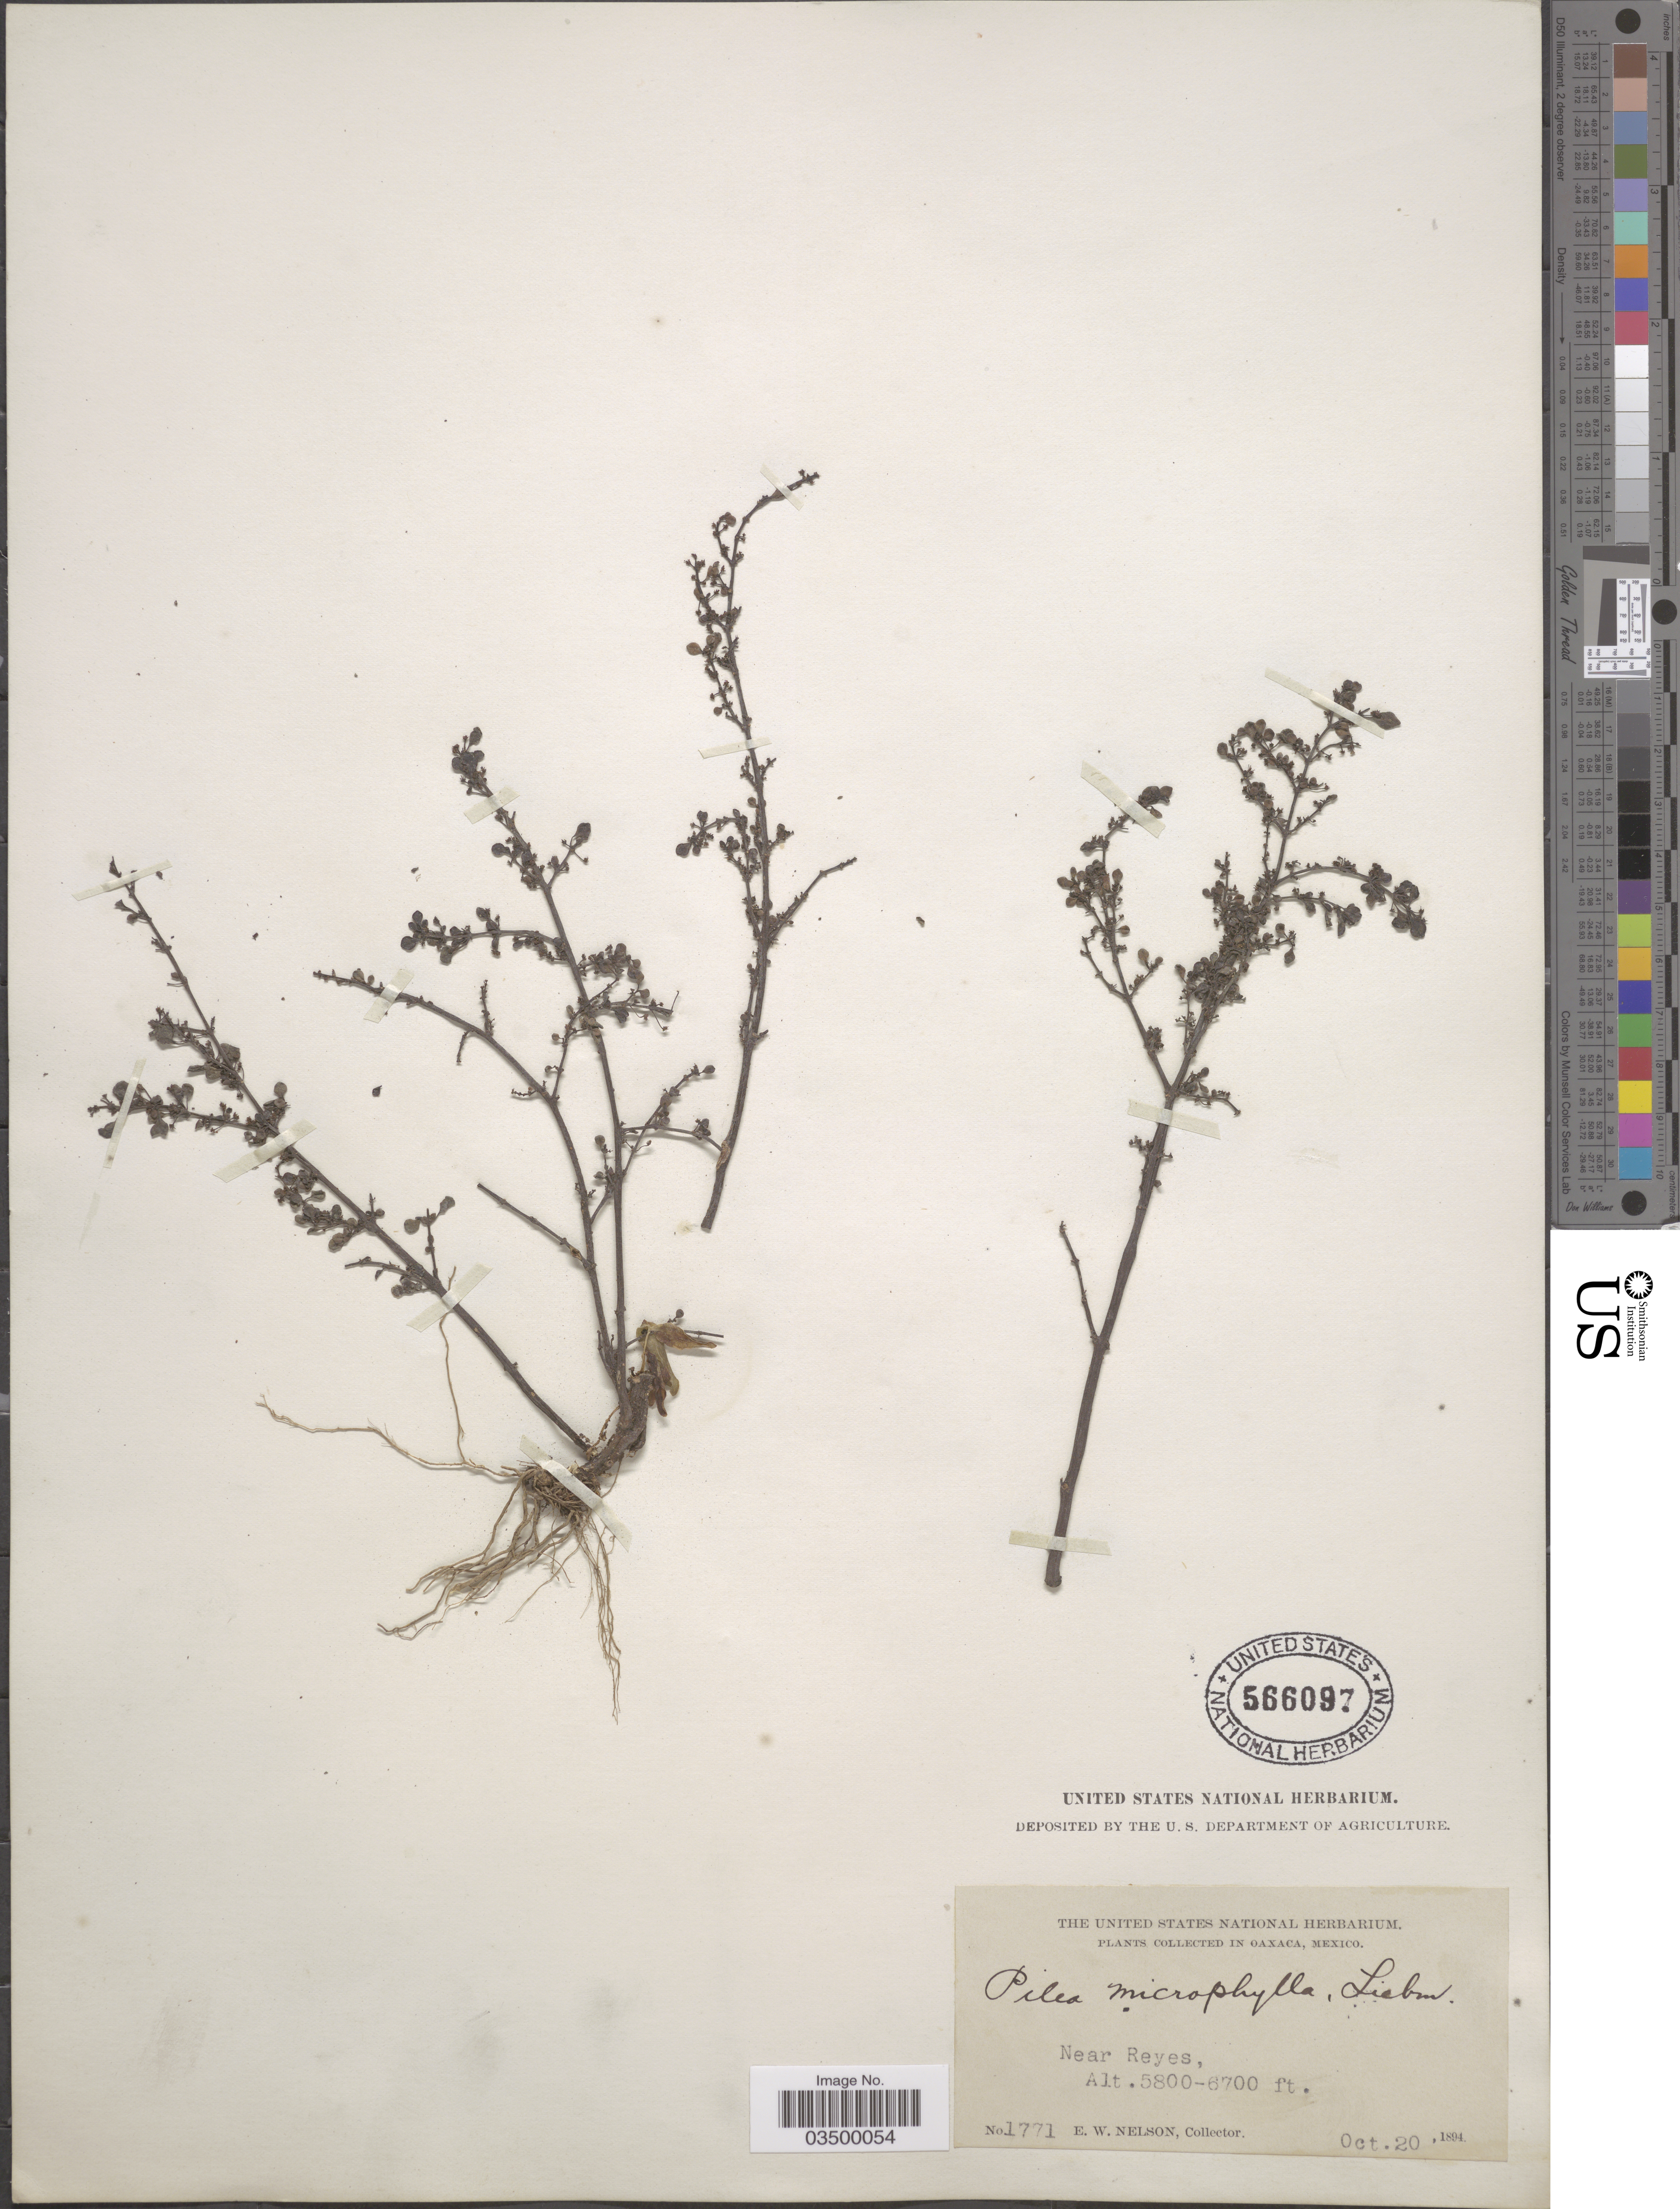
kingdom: Plantae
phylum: Tracheophyta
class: Magnoliopsida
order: Rosales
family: Urticaceae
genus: Pilea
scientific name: Pilea microphylla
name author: (L.) Liebm.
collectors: E. W. Nelson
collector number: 1771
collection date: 1894-10-20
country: Mexico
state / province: Oaxaca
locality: In Oaxaca. Near Reyes.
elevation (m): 1768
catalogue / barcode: US 566097